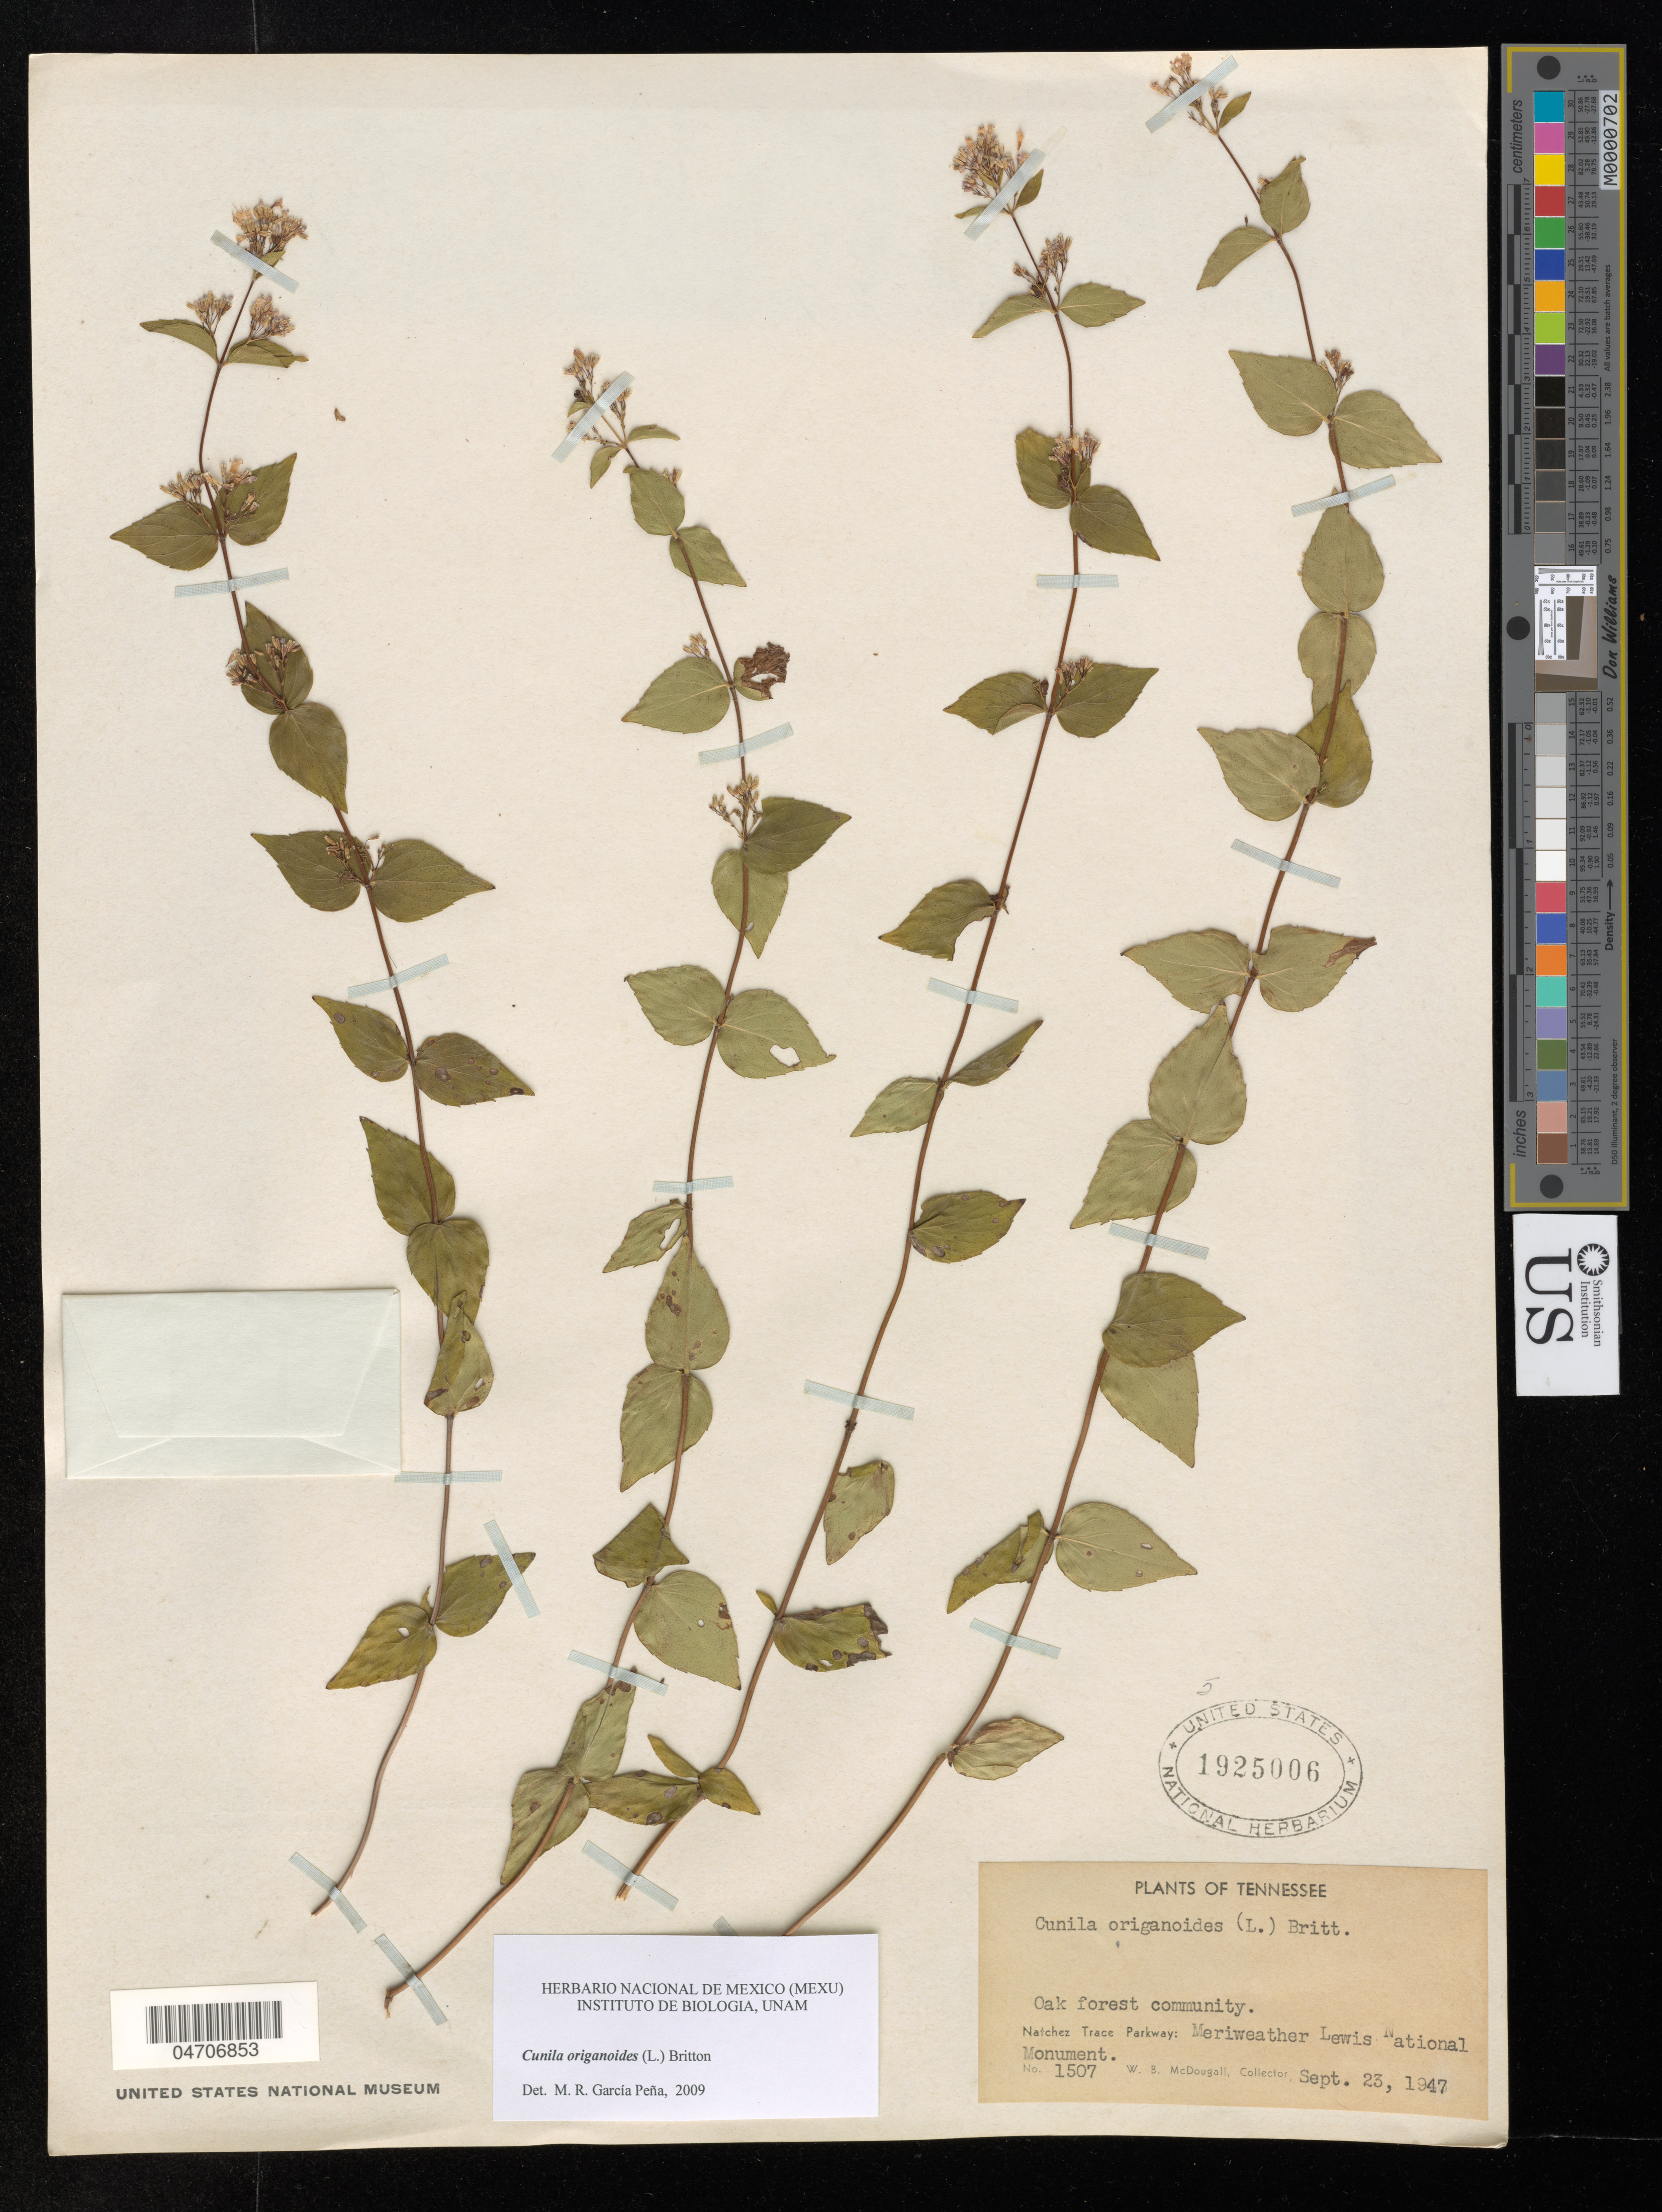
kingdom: Plantae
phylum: Tracheophyta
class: Magnoliopsida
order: Lamiales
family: Lamiaceae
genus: Cunila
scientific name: Cunila origanoides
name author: (L.) Britton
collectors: W. McDougall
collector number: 1507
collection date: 1947-09-23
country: United States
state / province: Tennessee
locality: Natchez Trace Parkway: Meriweather Lewis National Monument.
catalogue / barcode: US 1925006